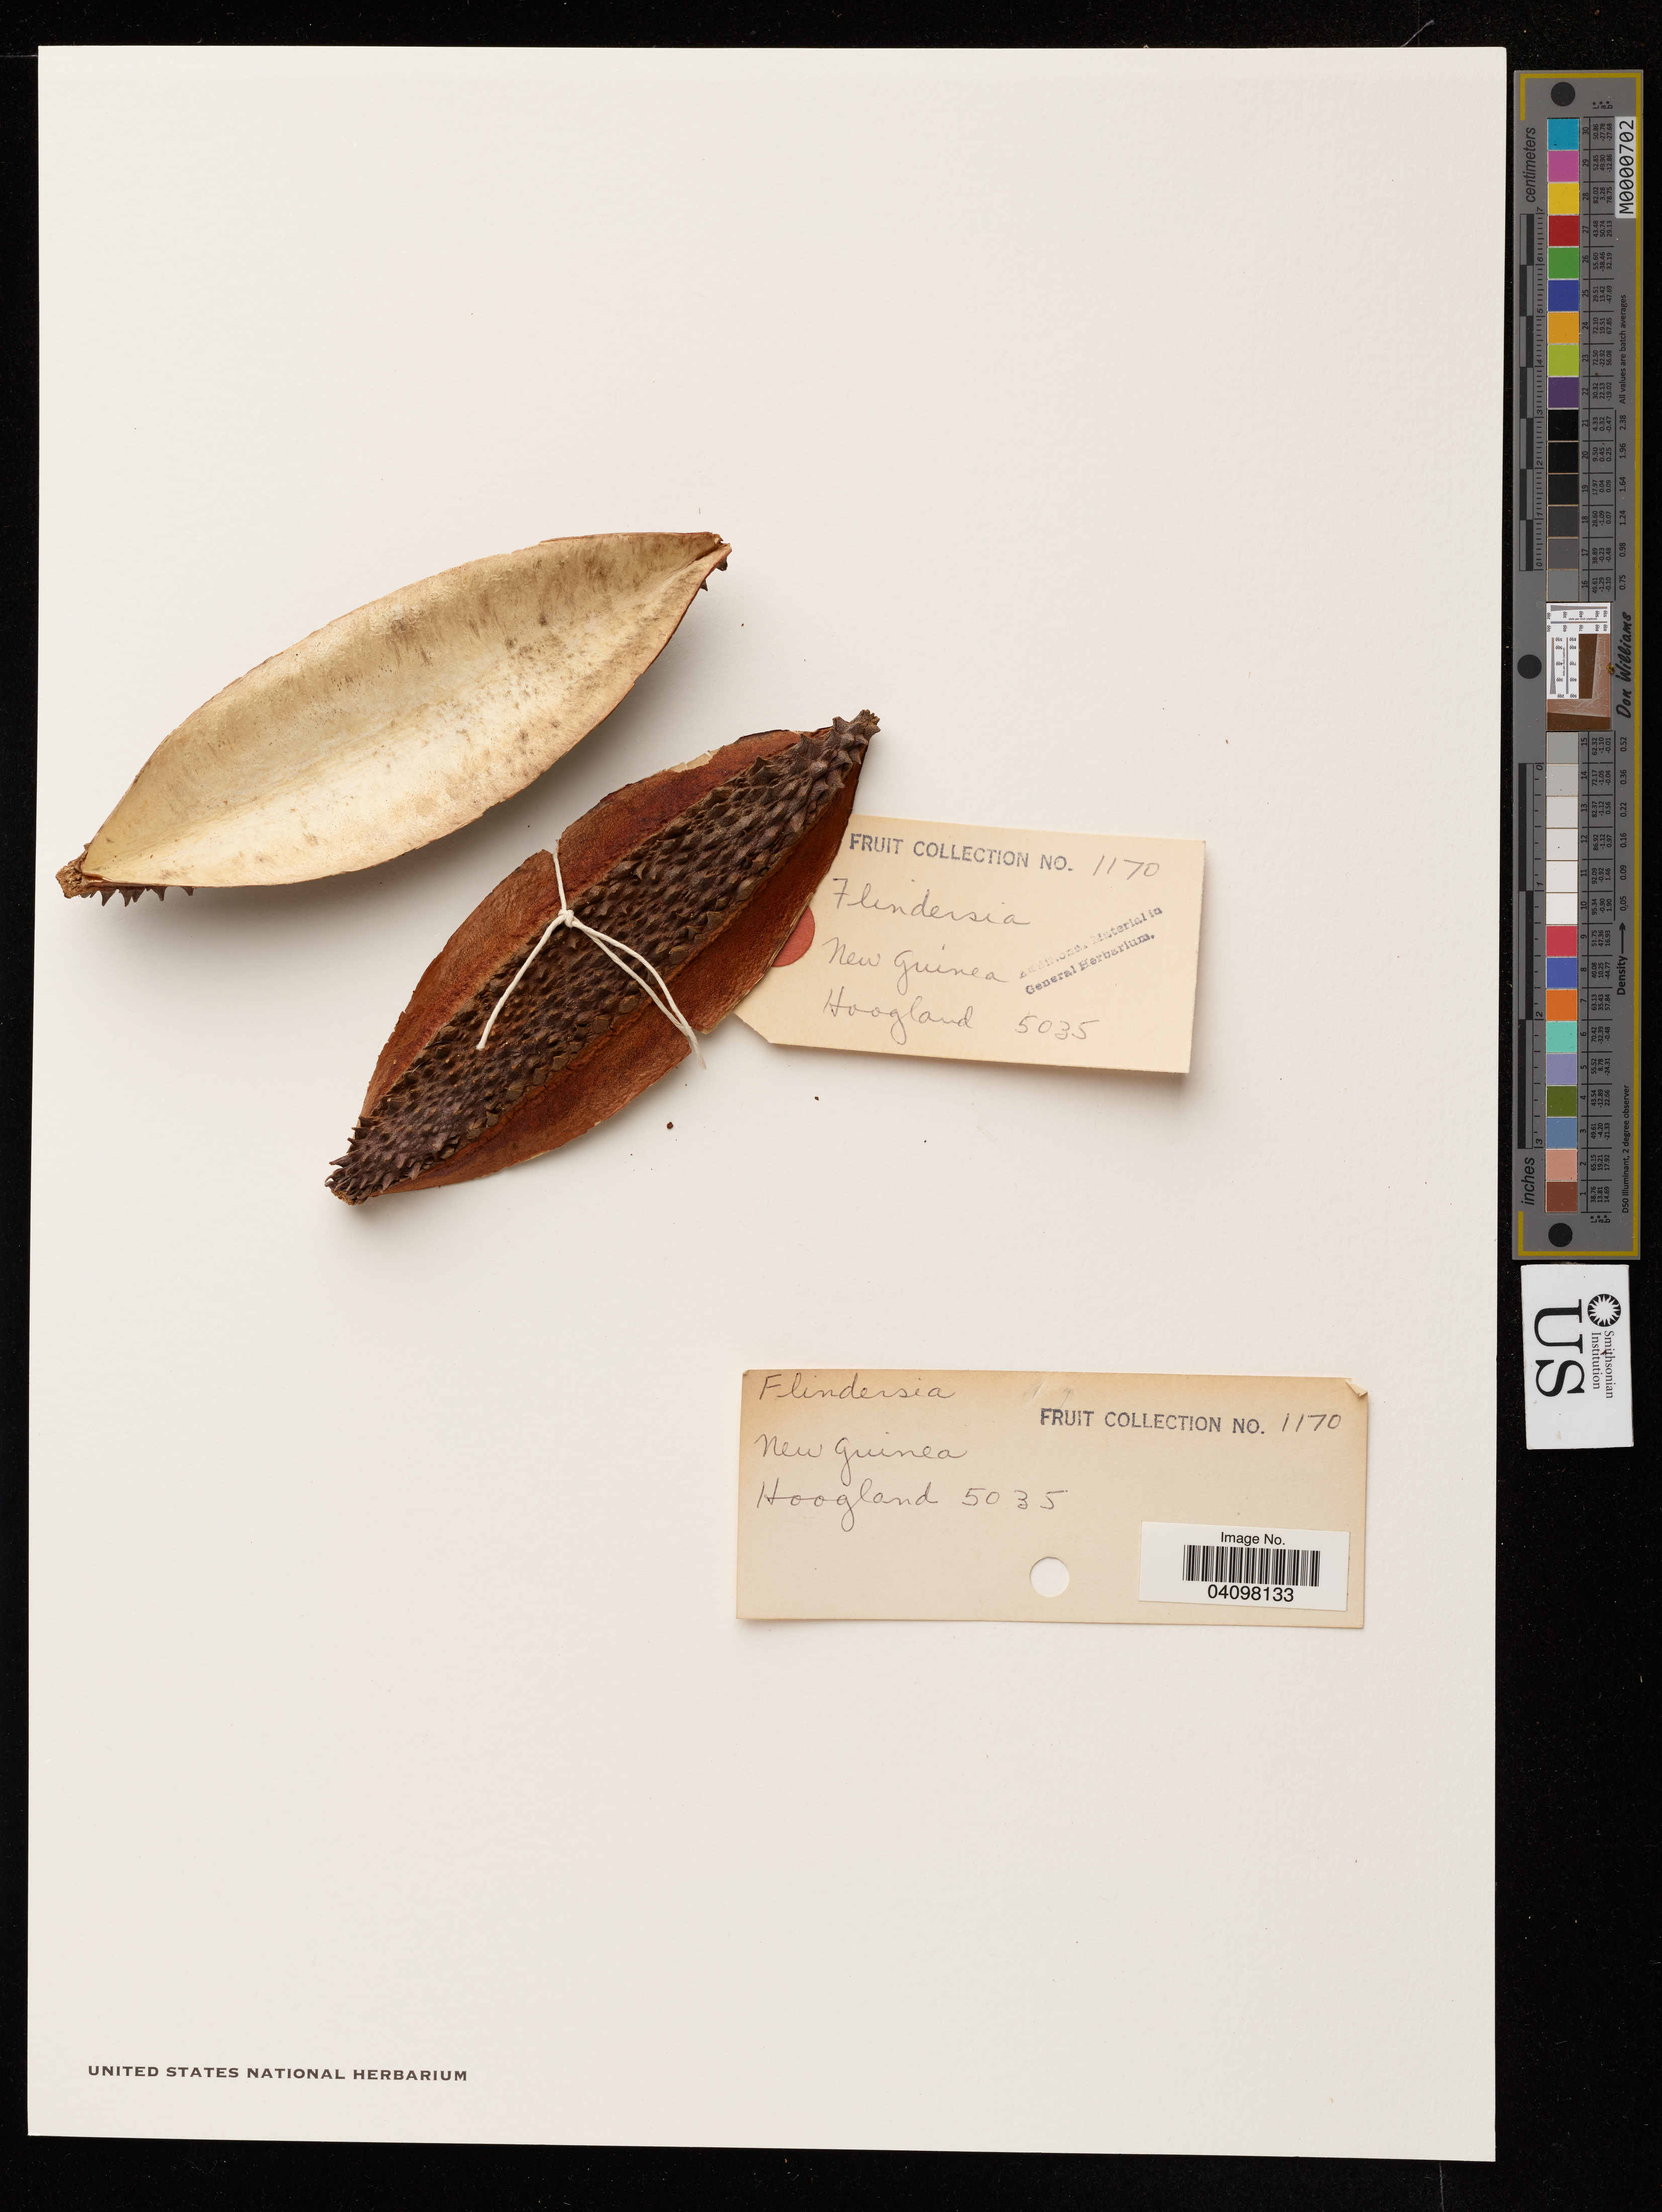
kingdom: Plantae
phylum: Tracheophyta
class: Magnoliopsida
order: Sapindales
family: Rutaceae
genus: Flindersia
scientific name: Flindersia sp.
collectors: R. D. Hoogland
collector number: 5035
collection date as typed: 26 Jul 1955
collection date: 1955-07-26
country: Papua New Guinea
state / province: Madang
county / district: Madang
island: New Guinea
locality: nr. Usino village, Ramu valley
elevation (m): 150